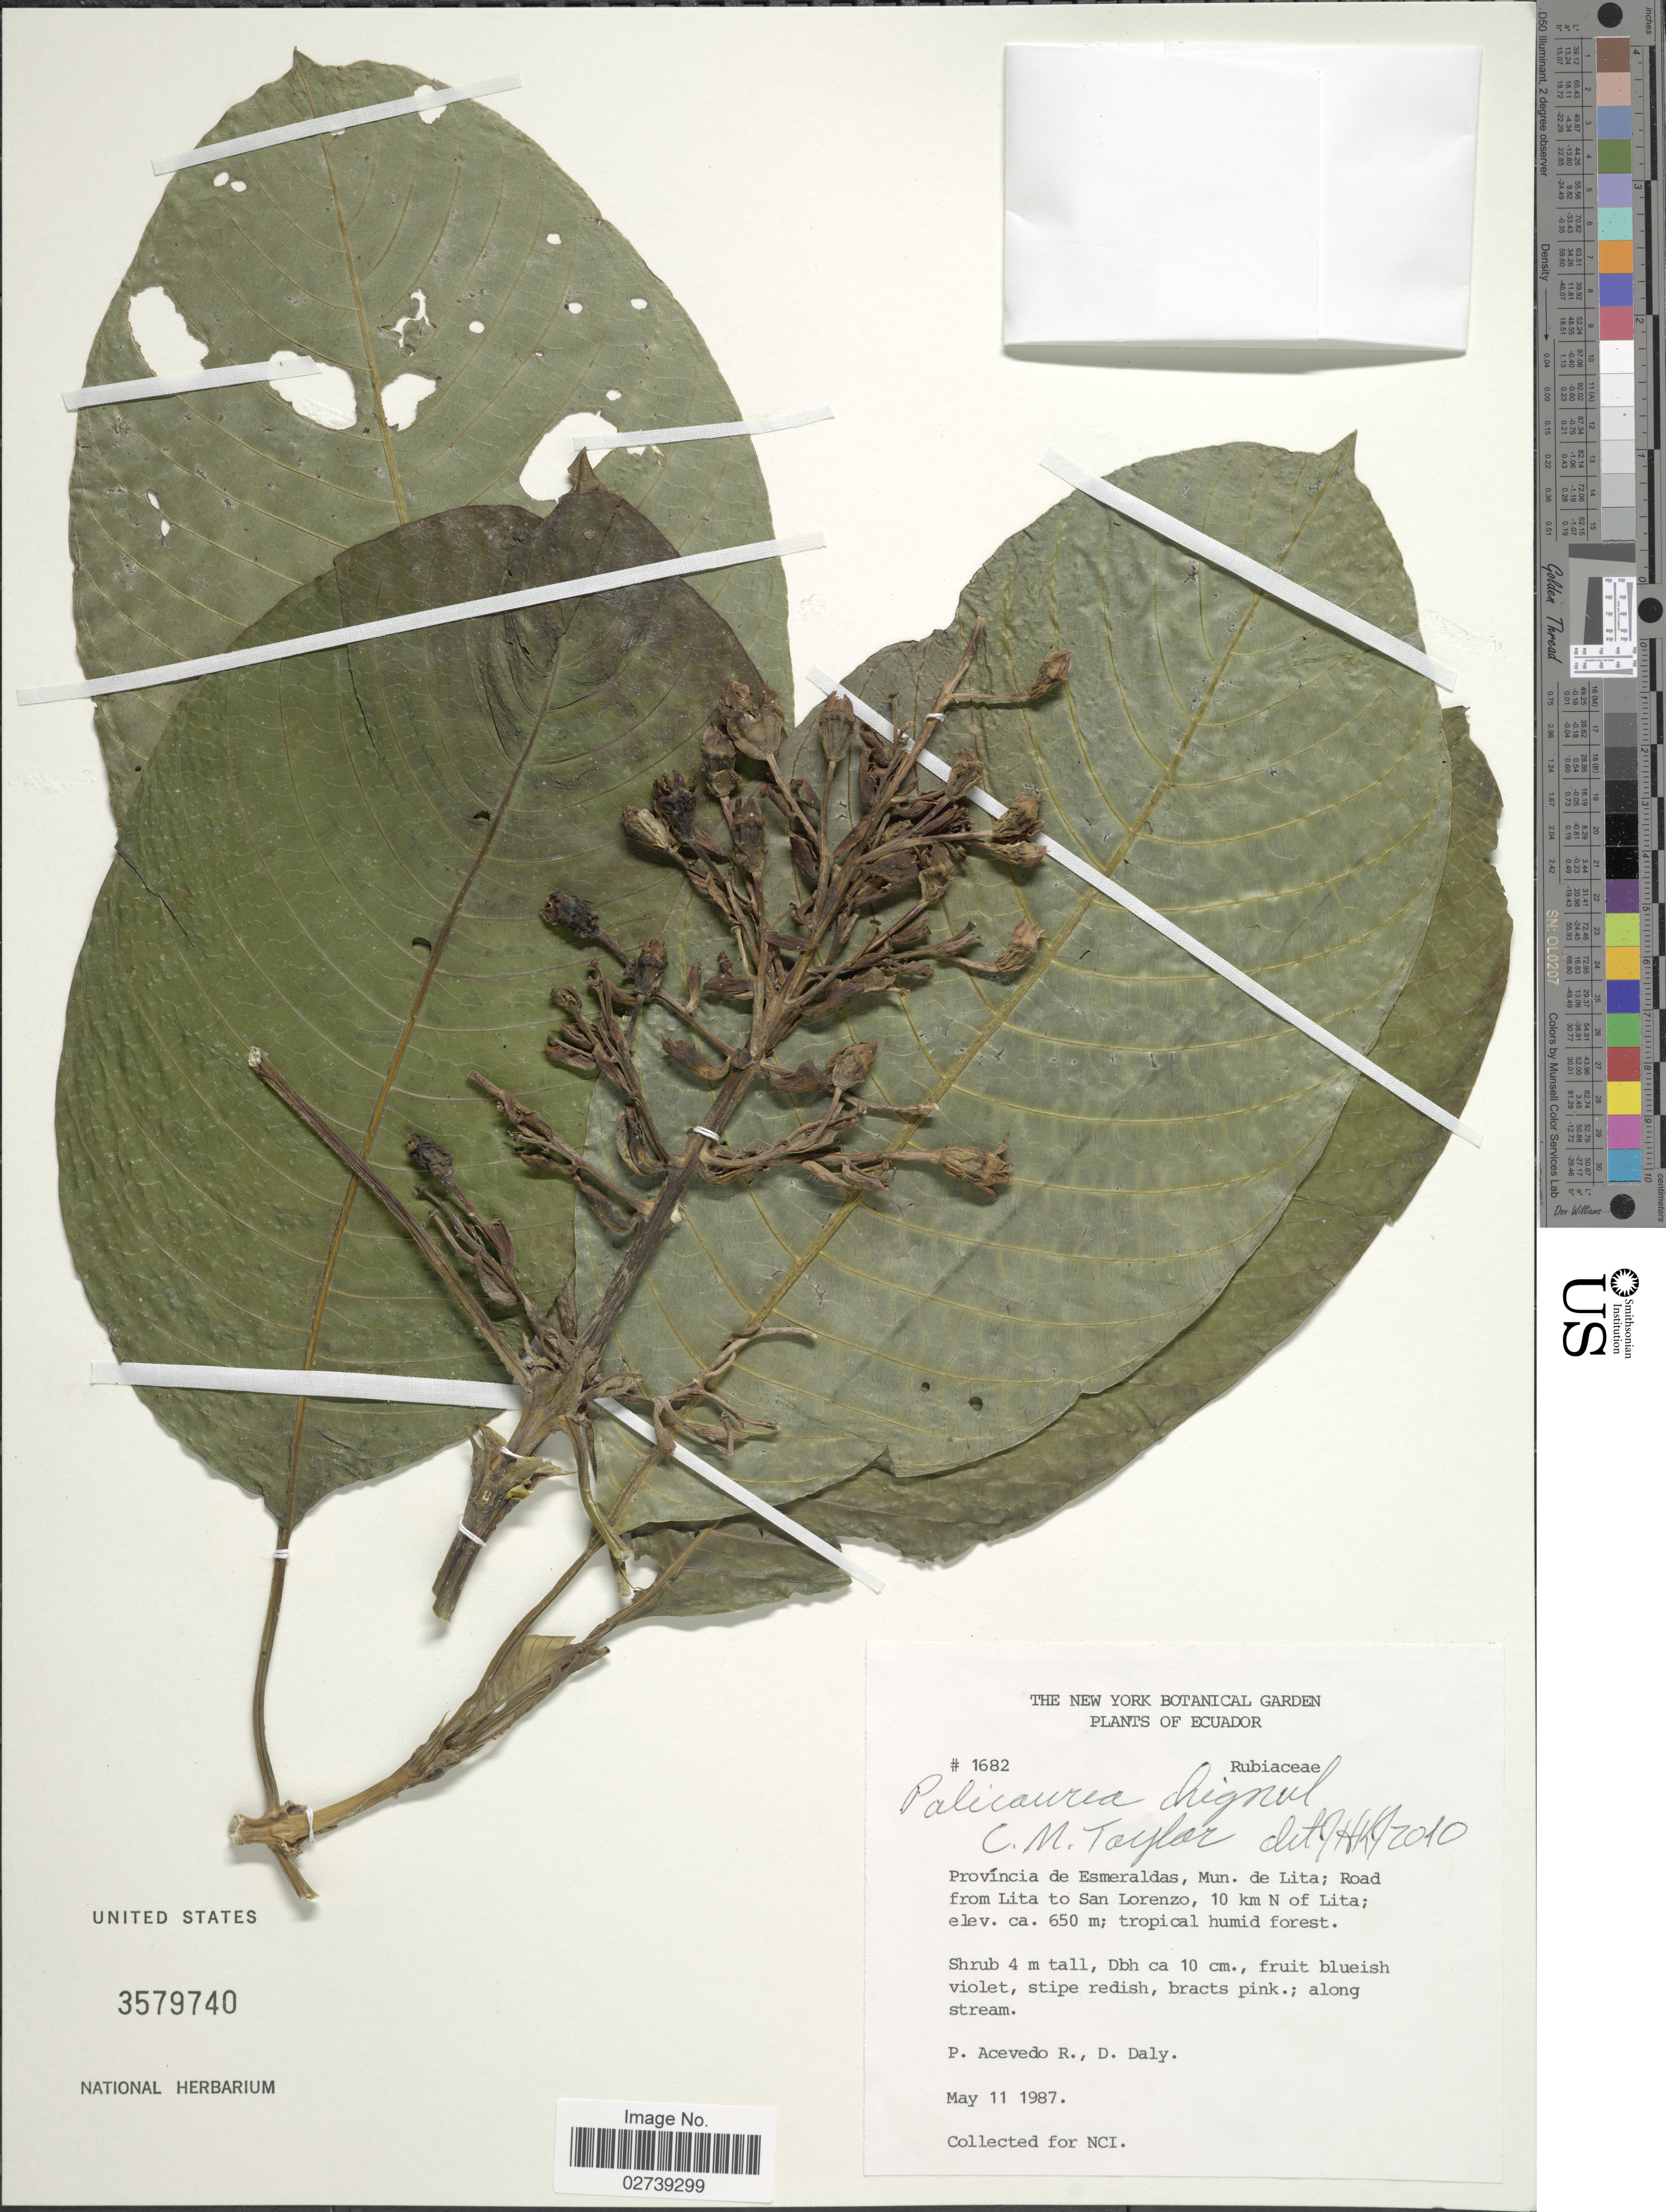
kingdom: Plantae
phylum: Tracheophyta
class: Magnoliopsida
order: Gentianales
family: Rubiaceae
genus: Palicourea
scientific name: Palicourea chignul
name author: C.M. Taylor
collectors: P. Acevedo-Rodr. & D. C. Daly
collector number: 1682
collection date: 1987-05-11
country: Ecuador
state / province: Esmeraldas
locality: Mun. de Lita; Road from Lita to San Lorenzo, 10 km N of Lita, along stream.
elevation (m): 650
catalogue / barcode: US 3579740